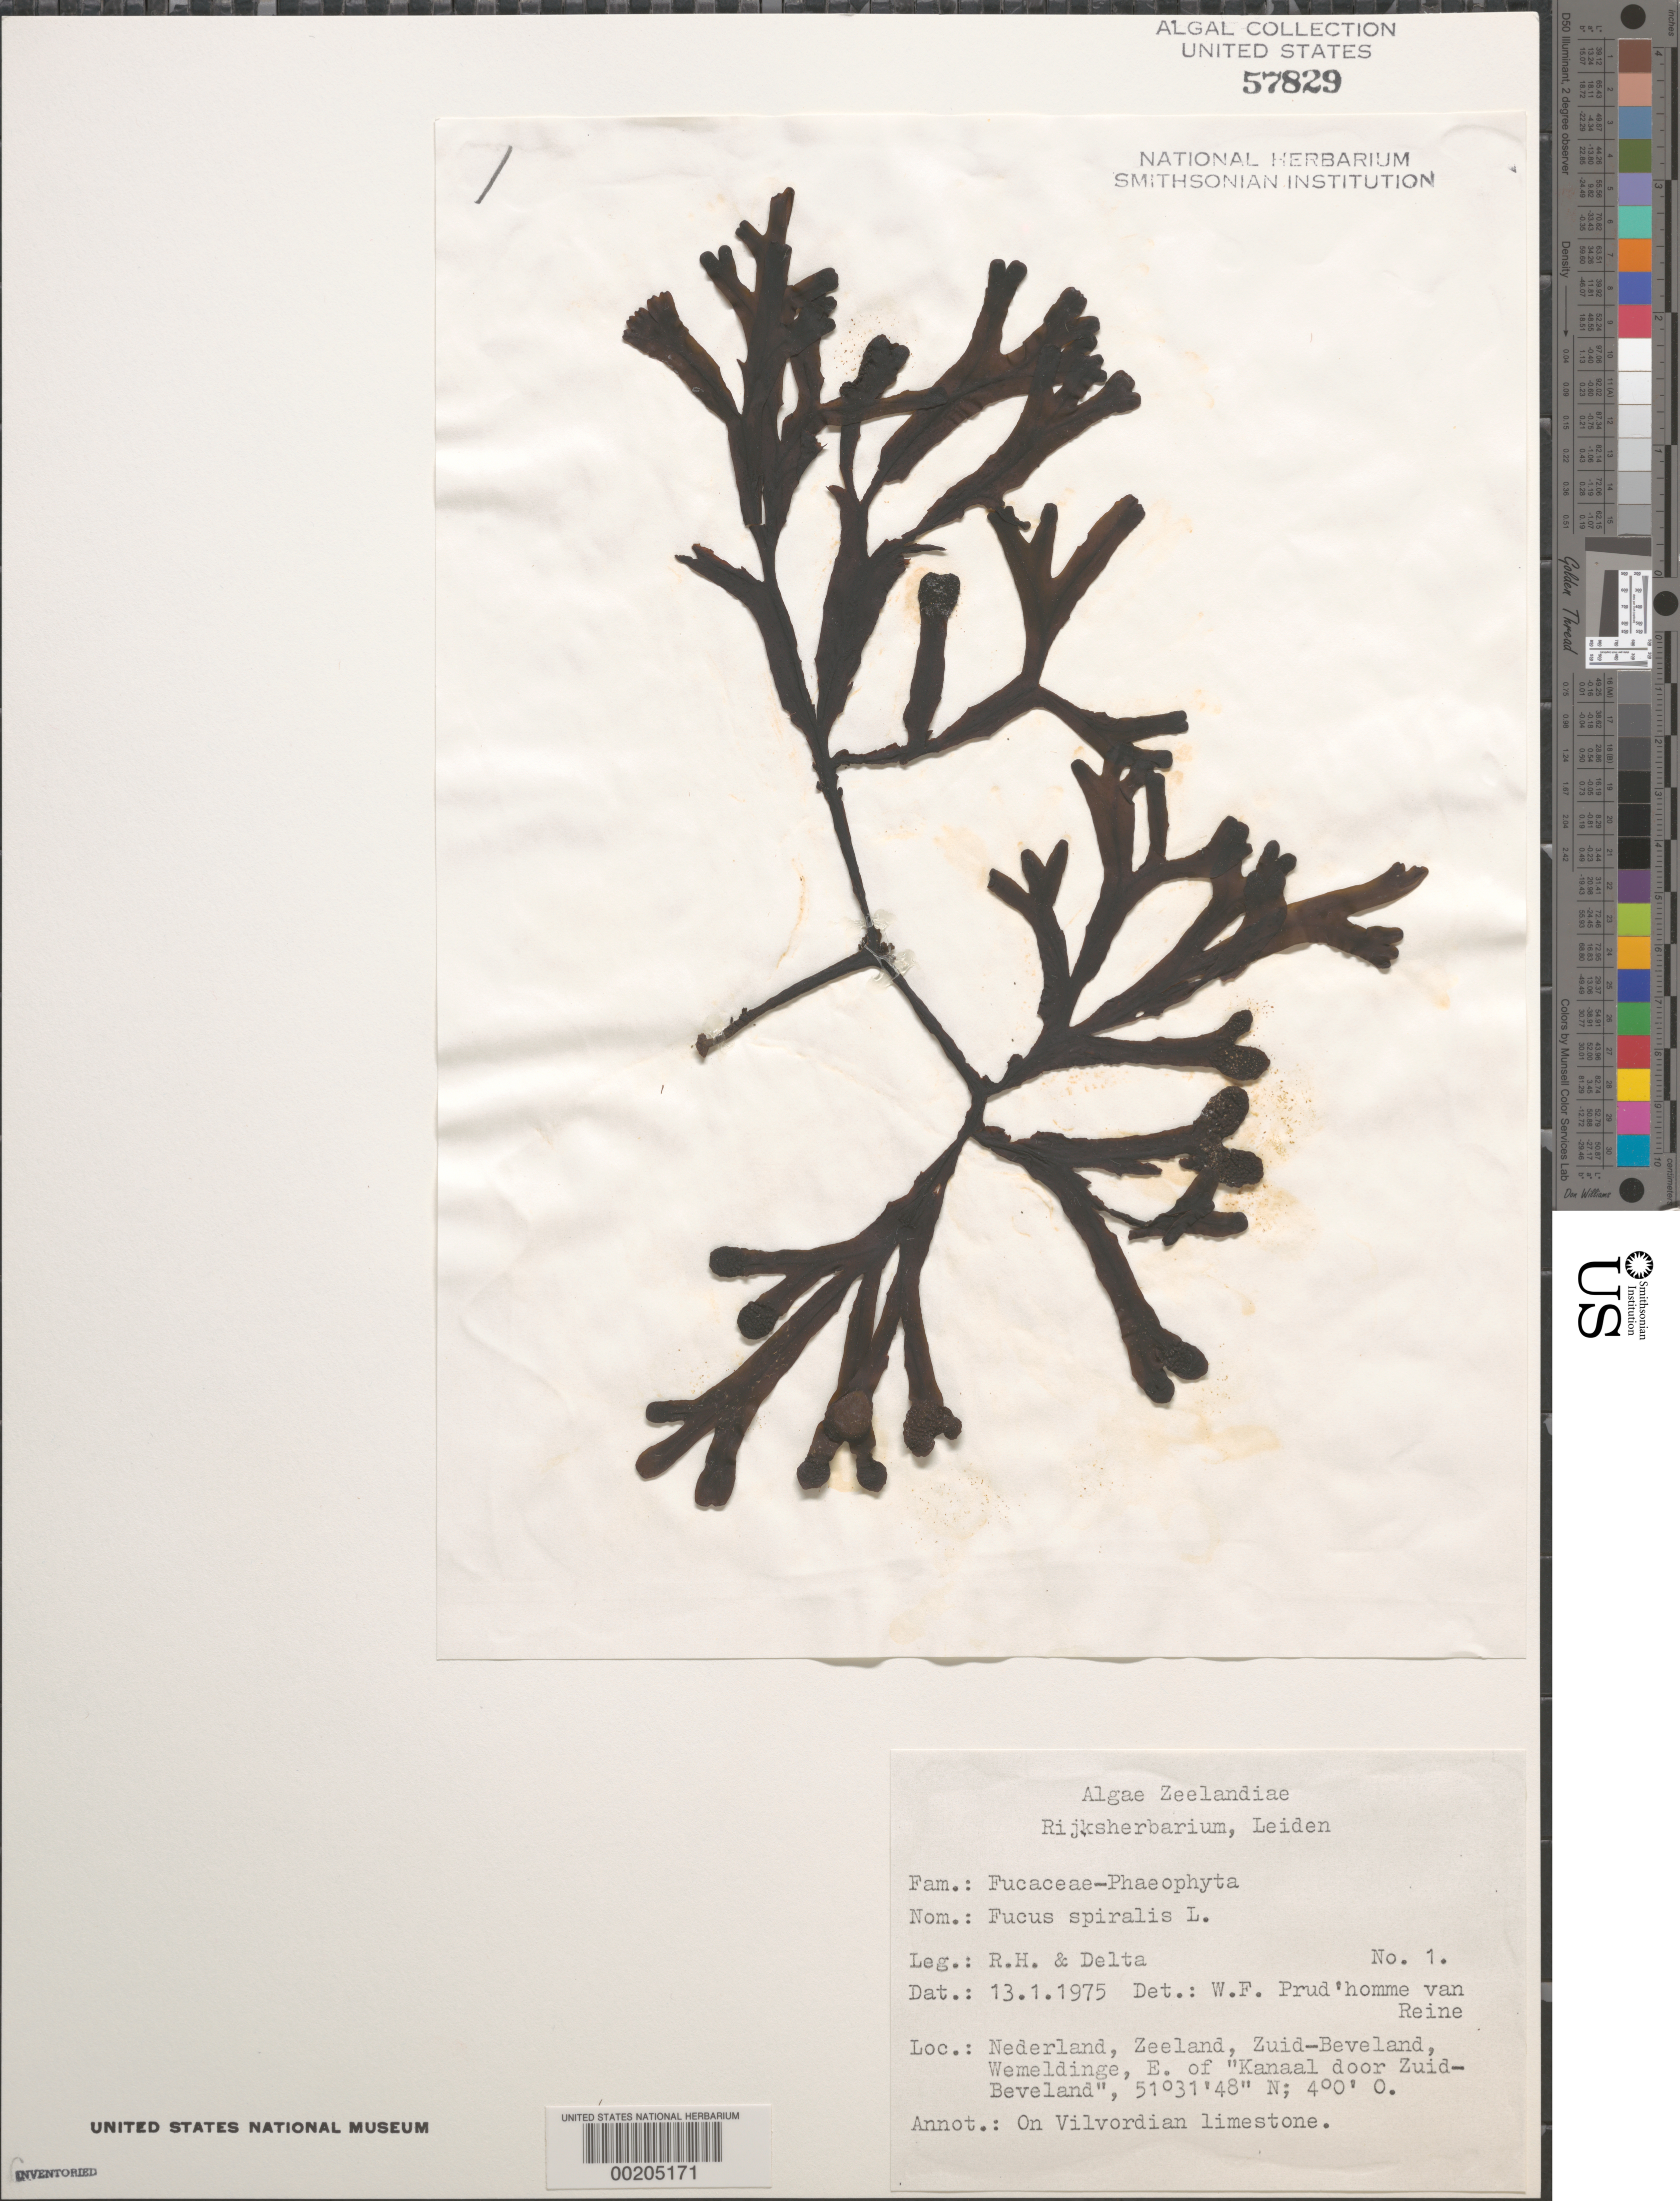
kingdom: Chromista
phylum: Ochrophyta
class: Phaeophyceae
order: Fucales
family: Fucaceae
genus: Fucus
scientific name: Fucus spiralis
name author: L.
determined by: Prud'homme van Reine, W. F.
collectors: R.H. & Delta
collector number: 1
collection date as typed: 13 Jan 1975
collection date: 1975-01-13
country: Netherlands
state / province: Zeeland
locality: Zuid-beveland, wemeldinge, east of kanaal door zuid-beveland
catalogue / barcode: US 57829